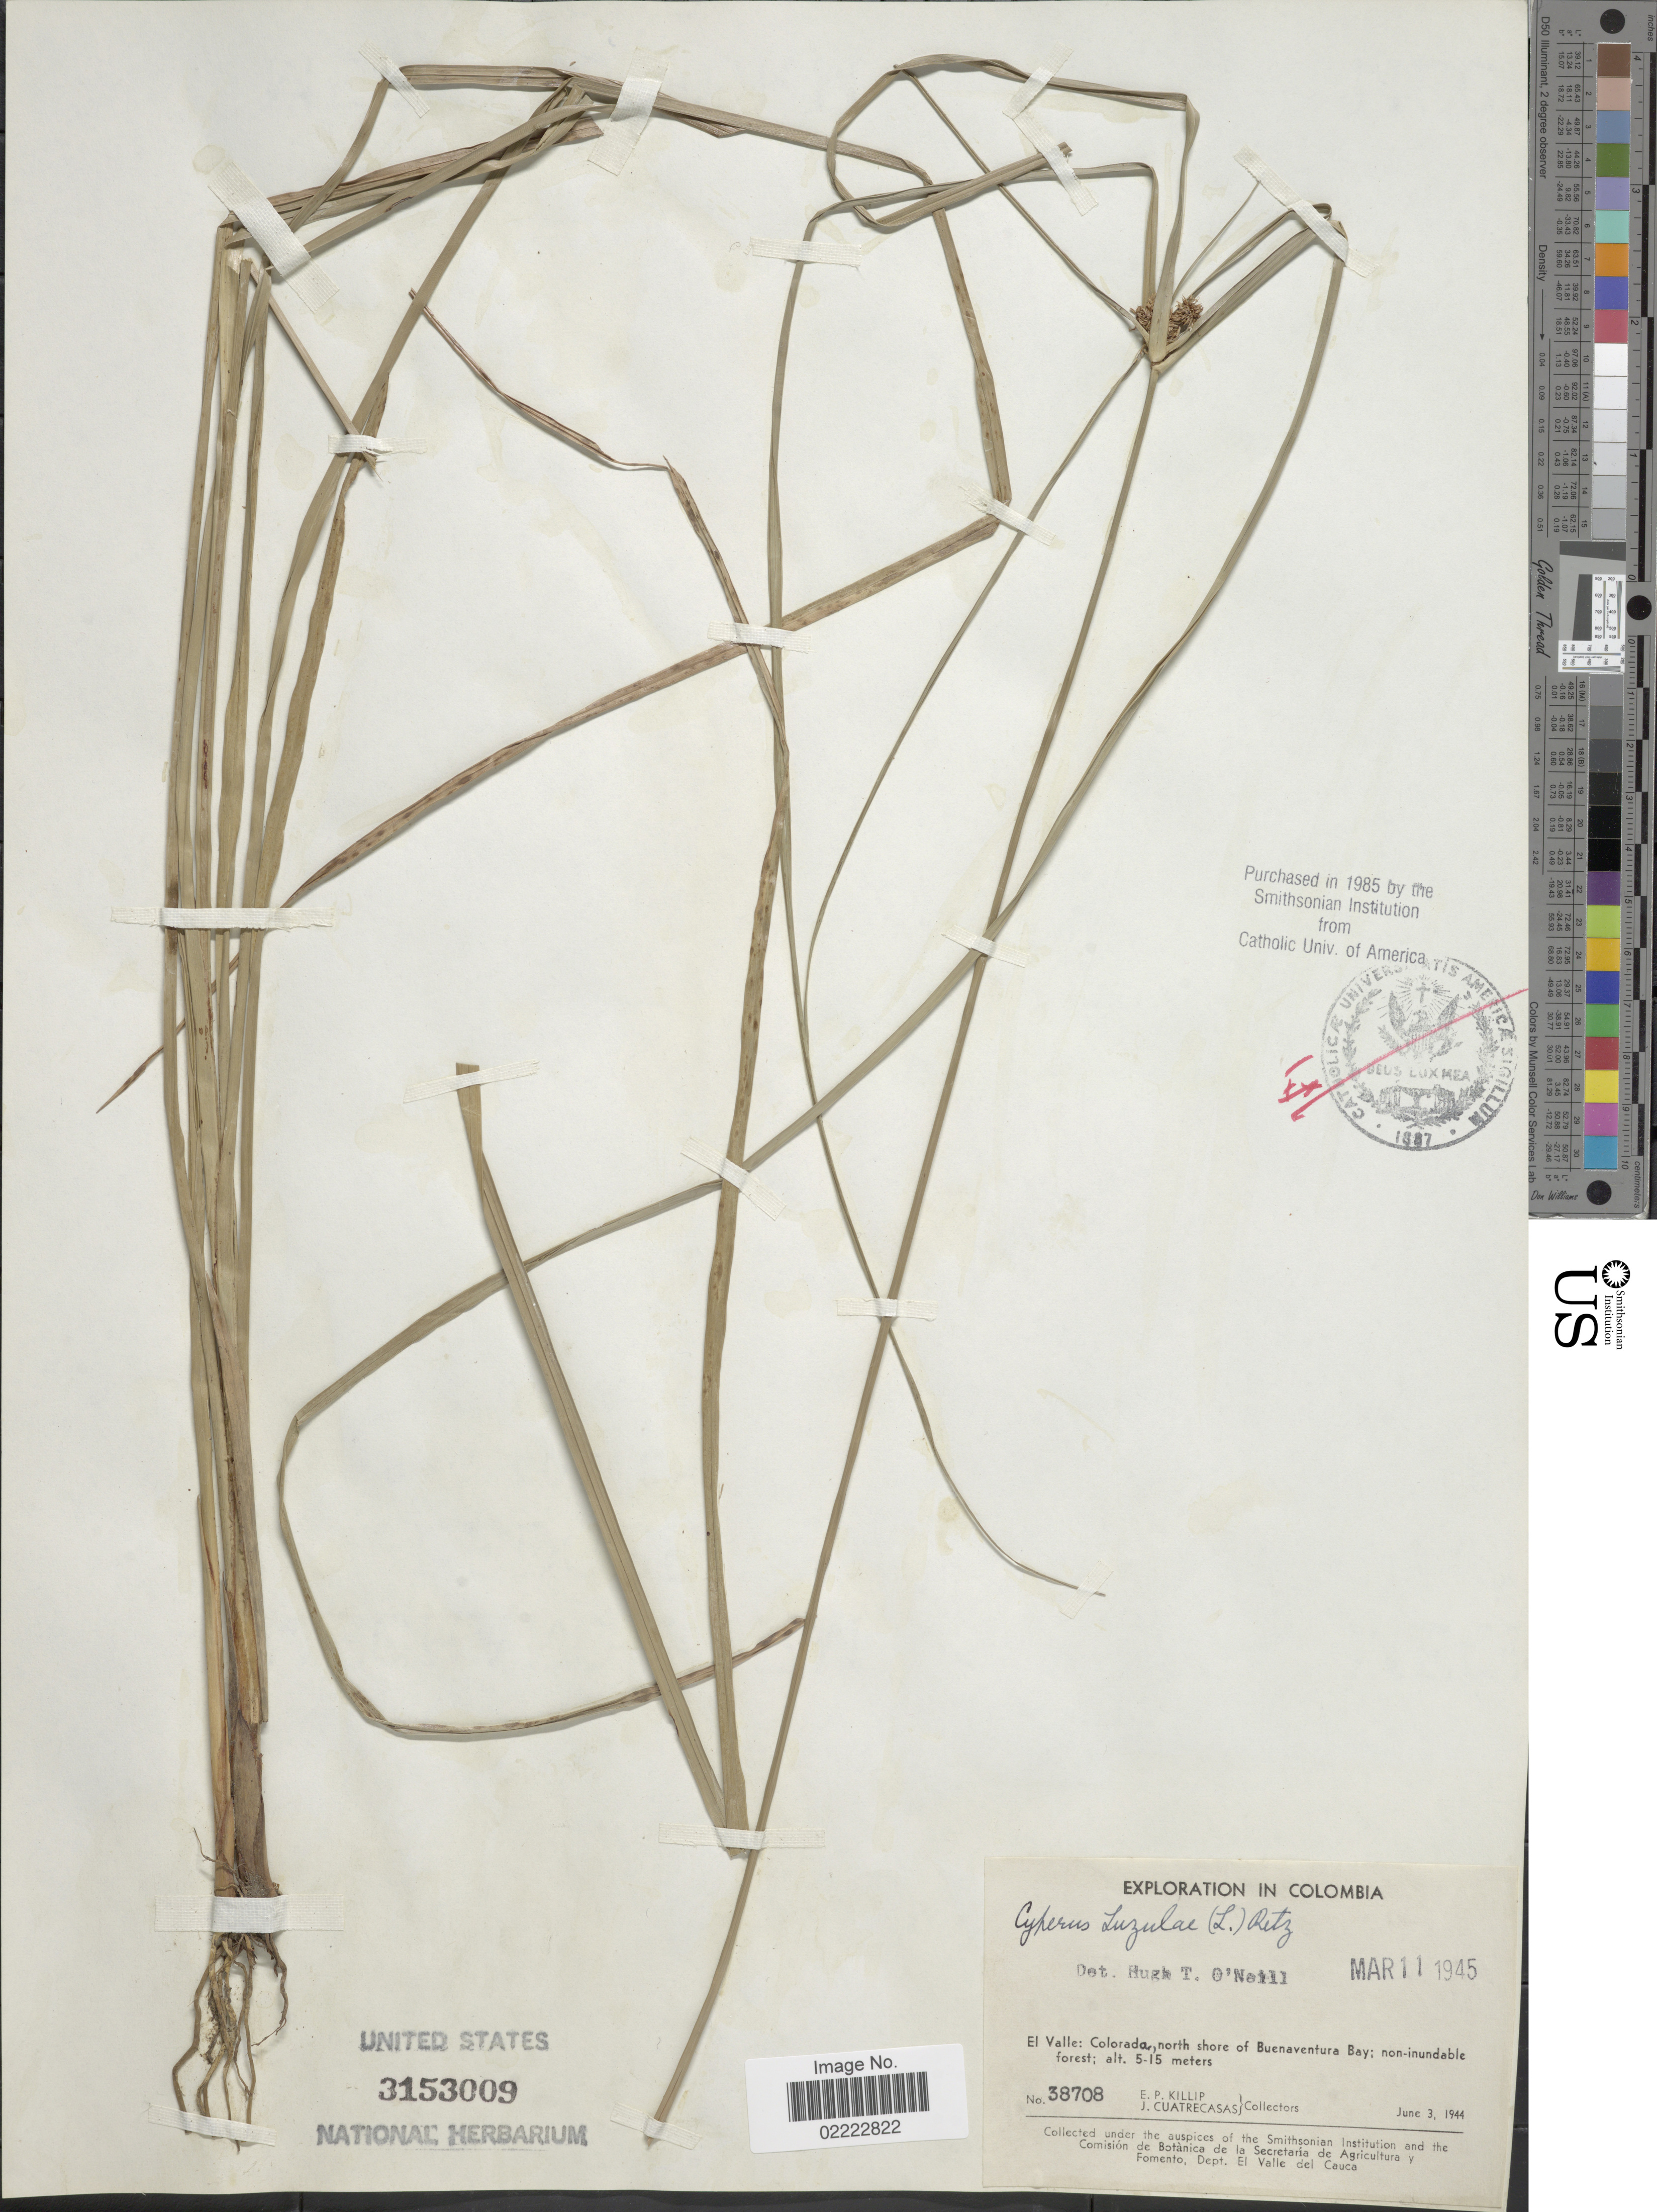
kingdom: Plantae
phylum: Tracheophyta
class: Liliopsida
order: Poales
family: Cyperaceae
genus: Cyperus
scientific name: Cyperus luzulae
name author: (L.) Rottb. ex Retz.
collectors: E. P. Killip & J. Cuatrecasas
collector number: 38708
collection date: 1944-06-03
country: Colombia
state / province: Valle del Cauca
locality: El Valle: Colorado, north shore of Buenaventura Bay; non-inundable forest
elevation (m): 5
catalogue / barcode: US 3153009